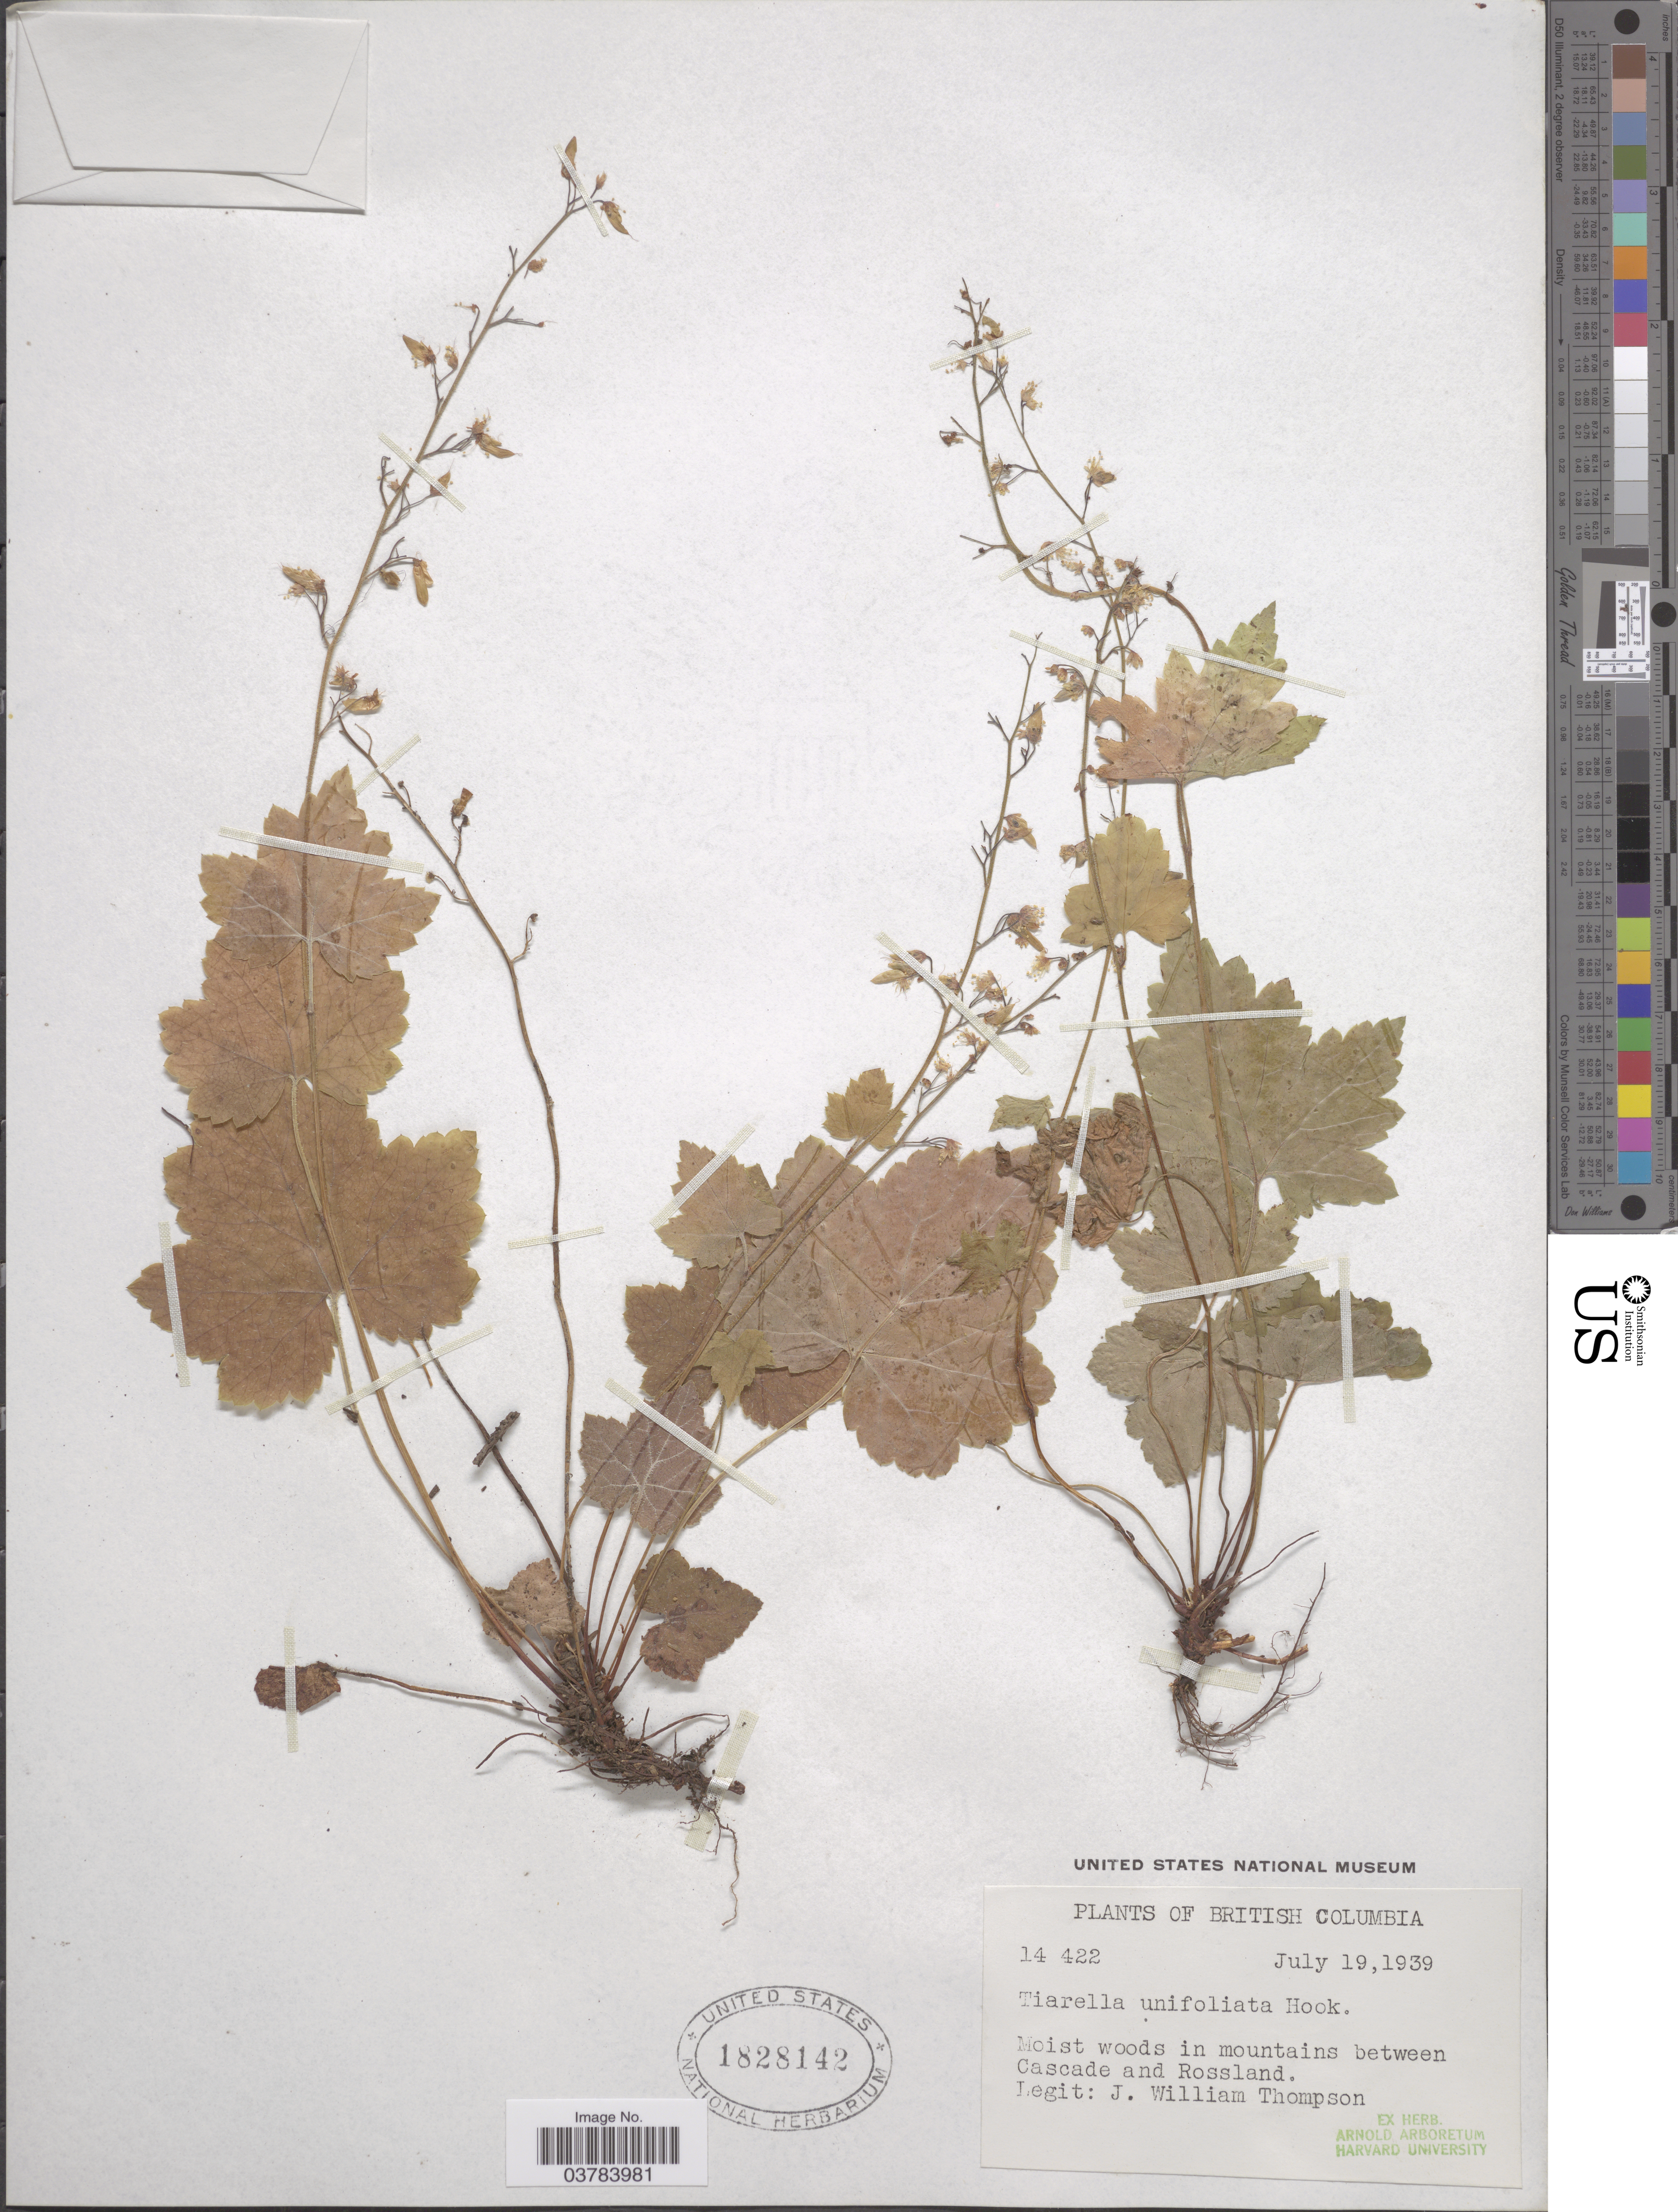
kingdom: Plantae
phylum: Tracheophyta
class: Magnoliopsida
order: Saxifragales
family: Saxifragaceae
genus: Tiarella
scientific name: Tiarella unifoliata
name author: Hook.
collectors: J. W. Thompson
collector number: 14422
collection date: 1939-07-19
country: Canada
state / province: British Columbia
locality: Moist woods in mountains between Cascade and Rossland.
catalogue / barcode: US 1828142